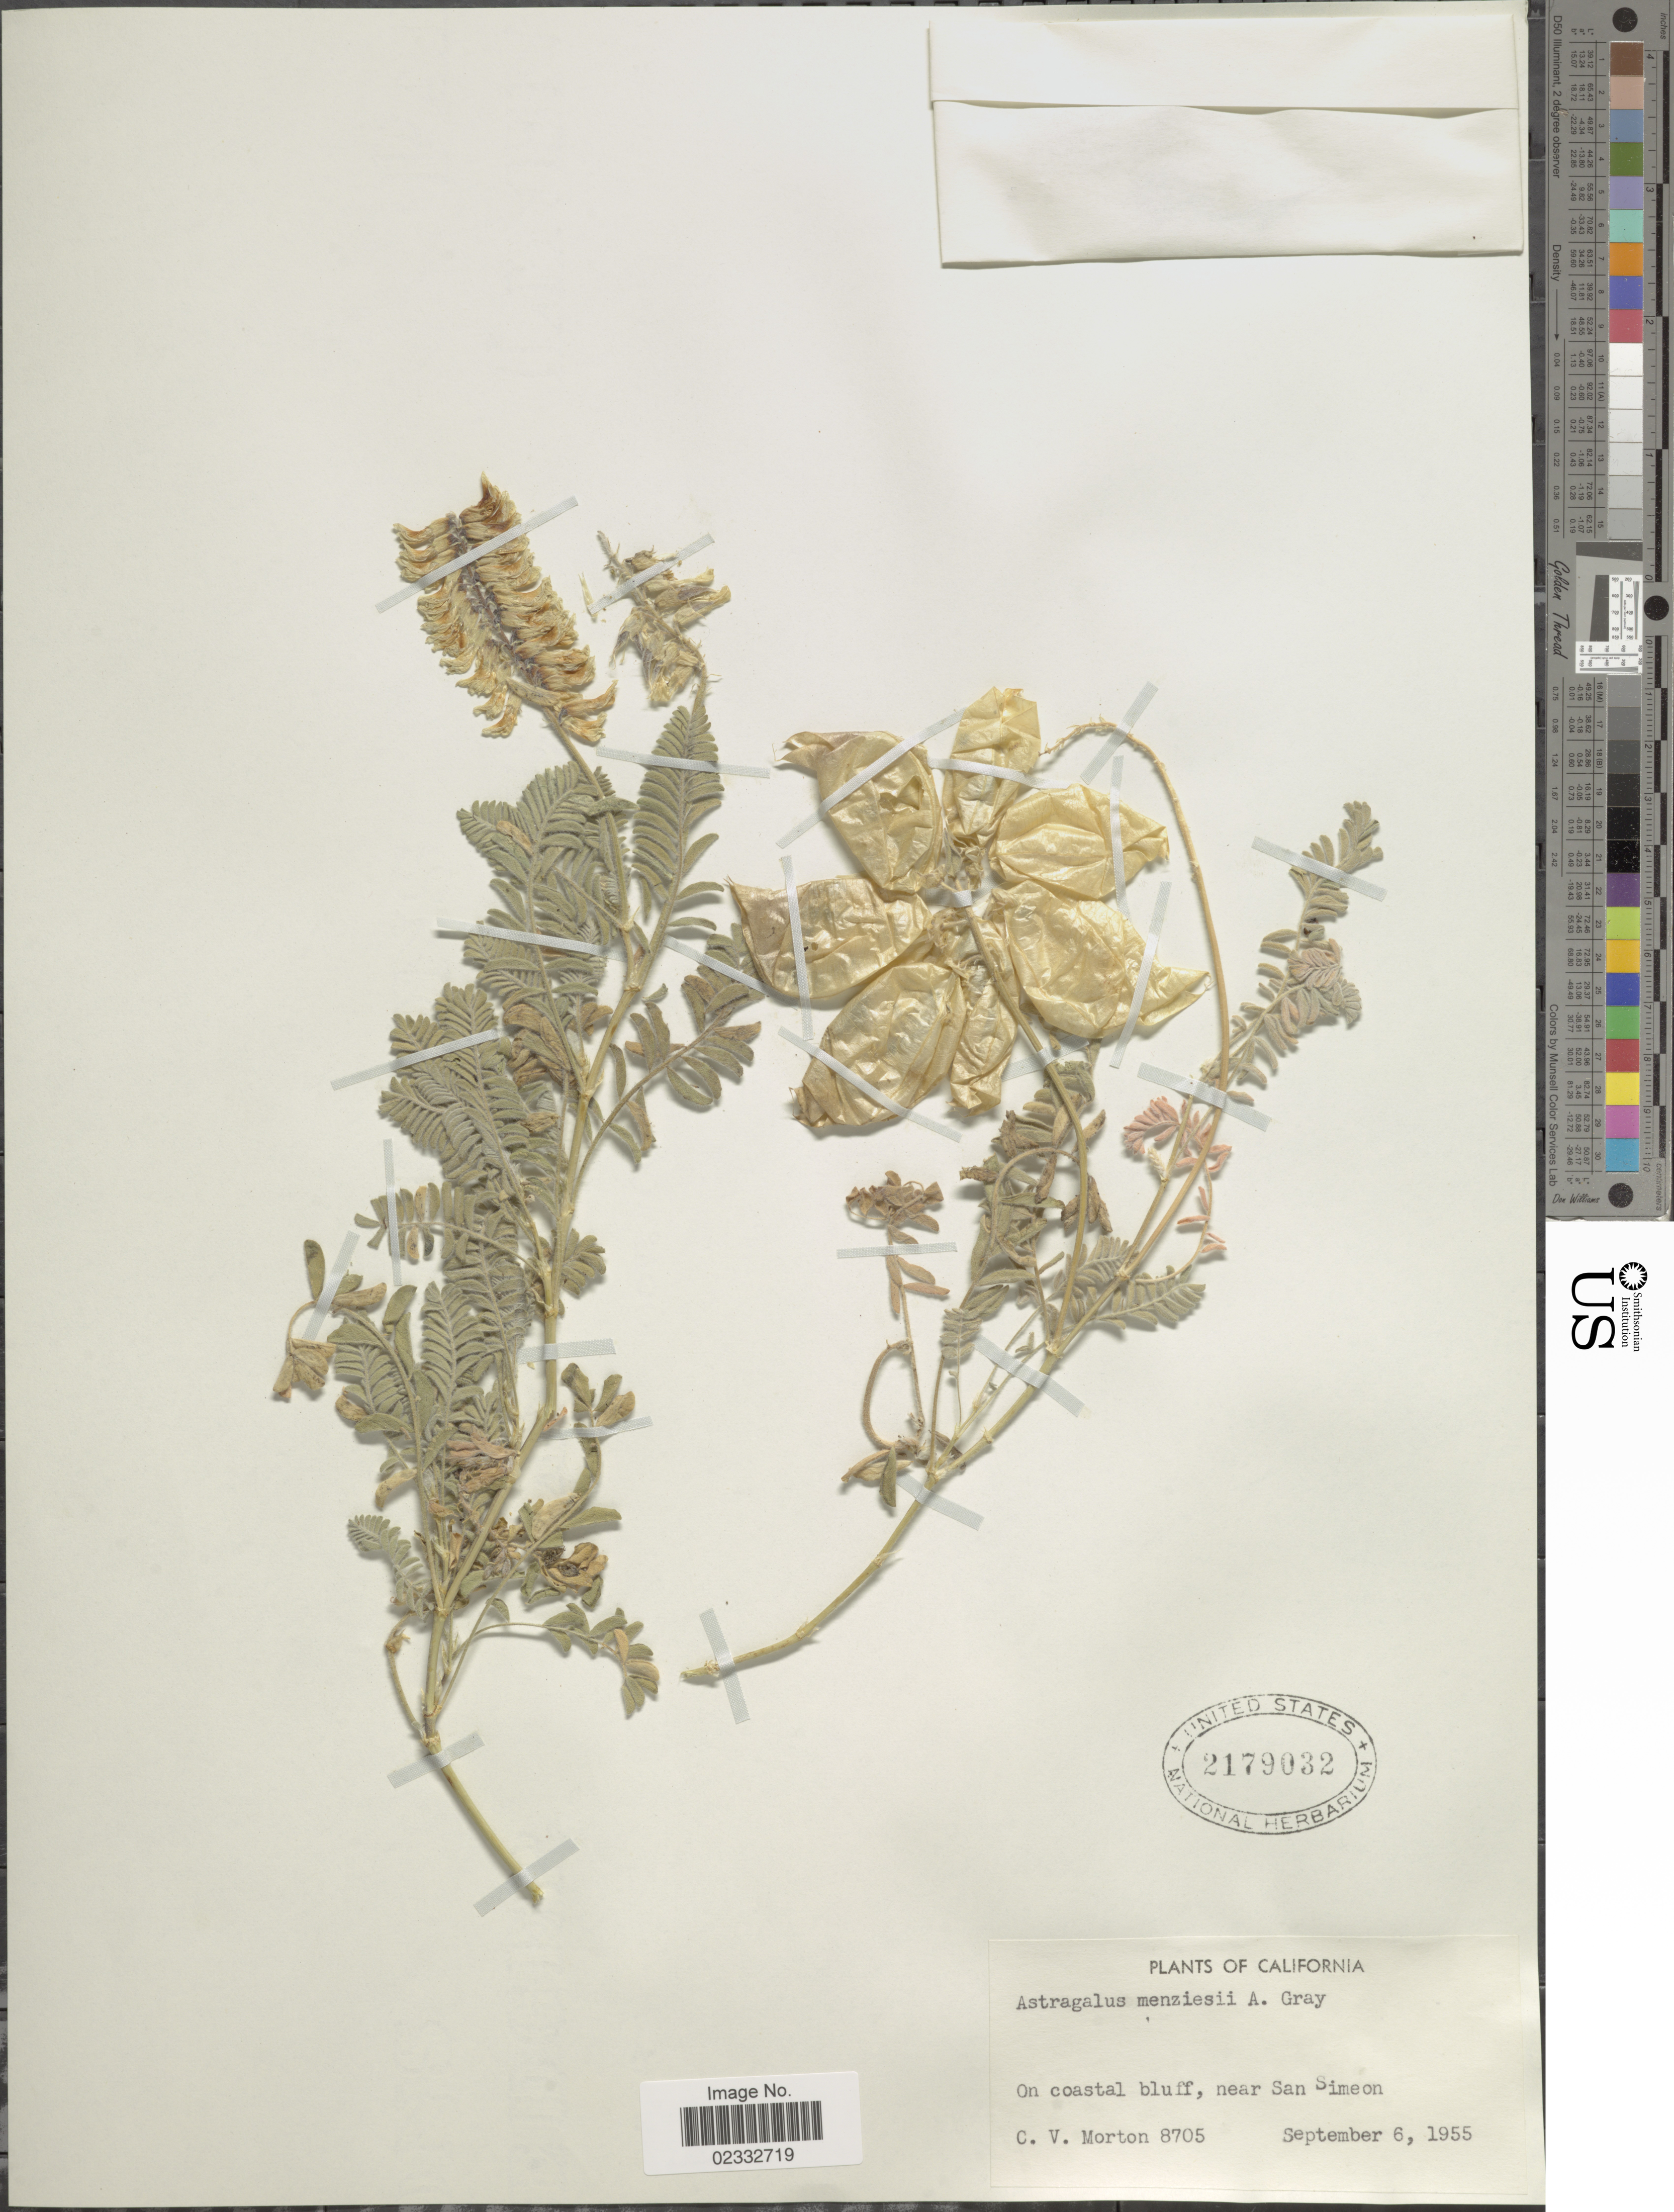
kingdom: Plantae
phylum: Tracheophyta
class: Magnoliopsida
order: Fabales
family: Fabaceae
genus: Astragalus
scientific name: Astragalus menziesii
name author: A. Gray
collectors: C. V. Morton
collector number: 8705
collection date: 1955-09-06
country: United States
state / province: California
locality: On coastal bluff, near San Simeon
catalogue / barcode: US 2179032